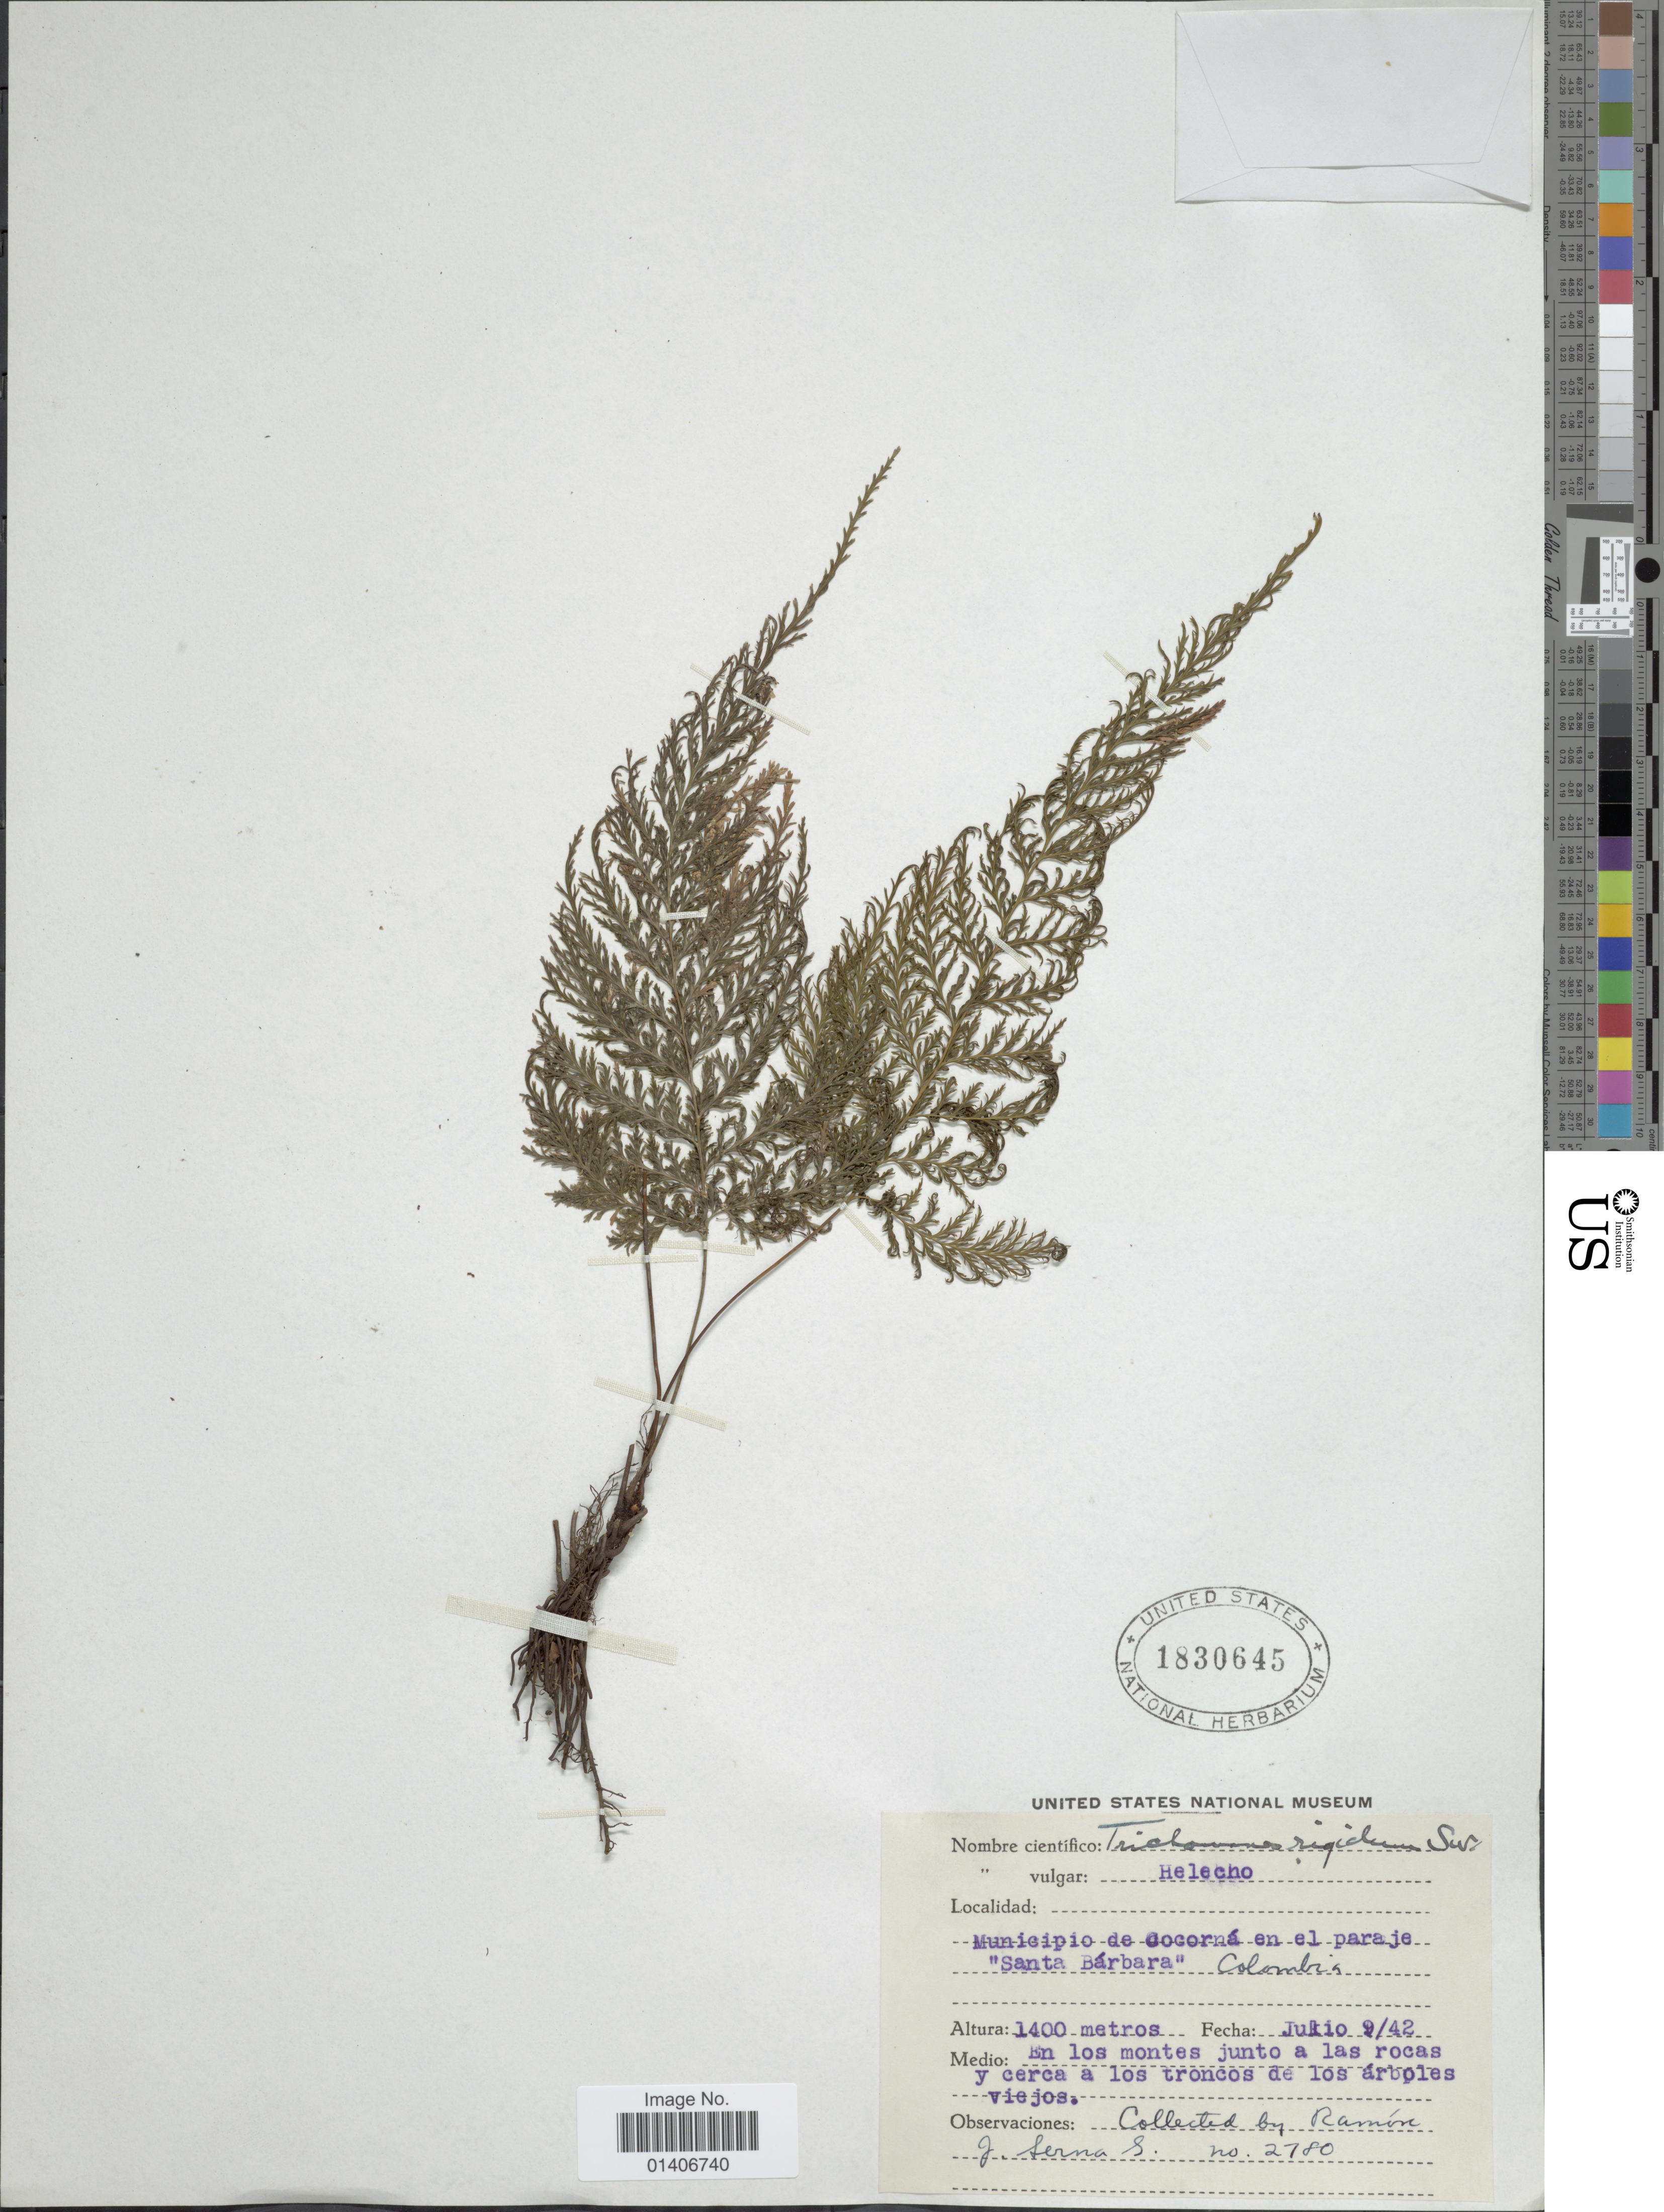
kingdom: Plantae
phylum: Tracheophyta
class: Polypodiopsida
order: Hymenophyllales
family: Hymenophyllaceae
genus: Abrodictyum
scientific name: Abrodictyum rigidum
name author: (Sw.) Ebihara & Dubuisson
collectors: J. Serna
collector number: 2780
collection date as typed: Transcribed d/m/y: 9/7/42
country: Colombia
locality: Municpio de Cocorná en el paraje 'Santa Bárbara'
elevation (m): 1400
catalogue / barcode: US 1830645